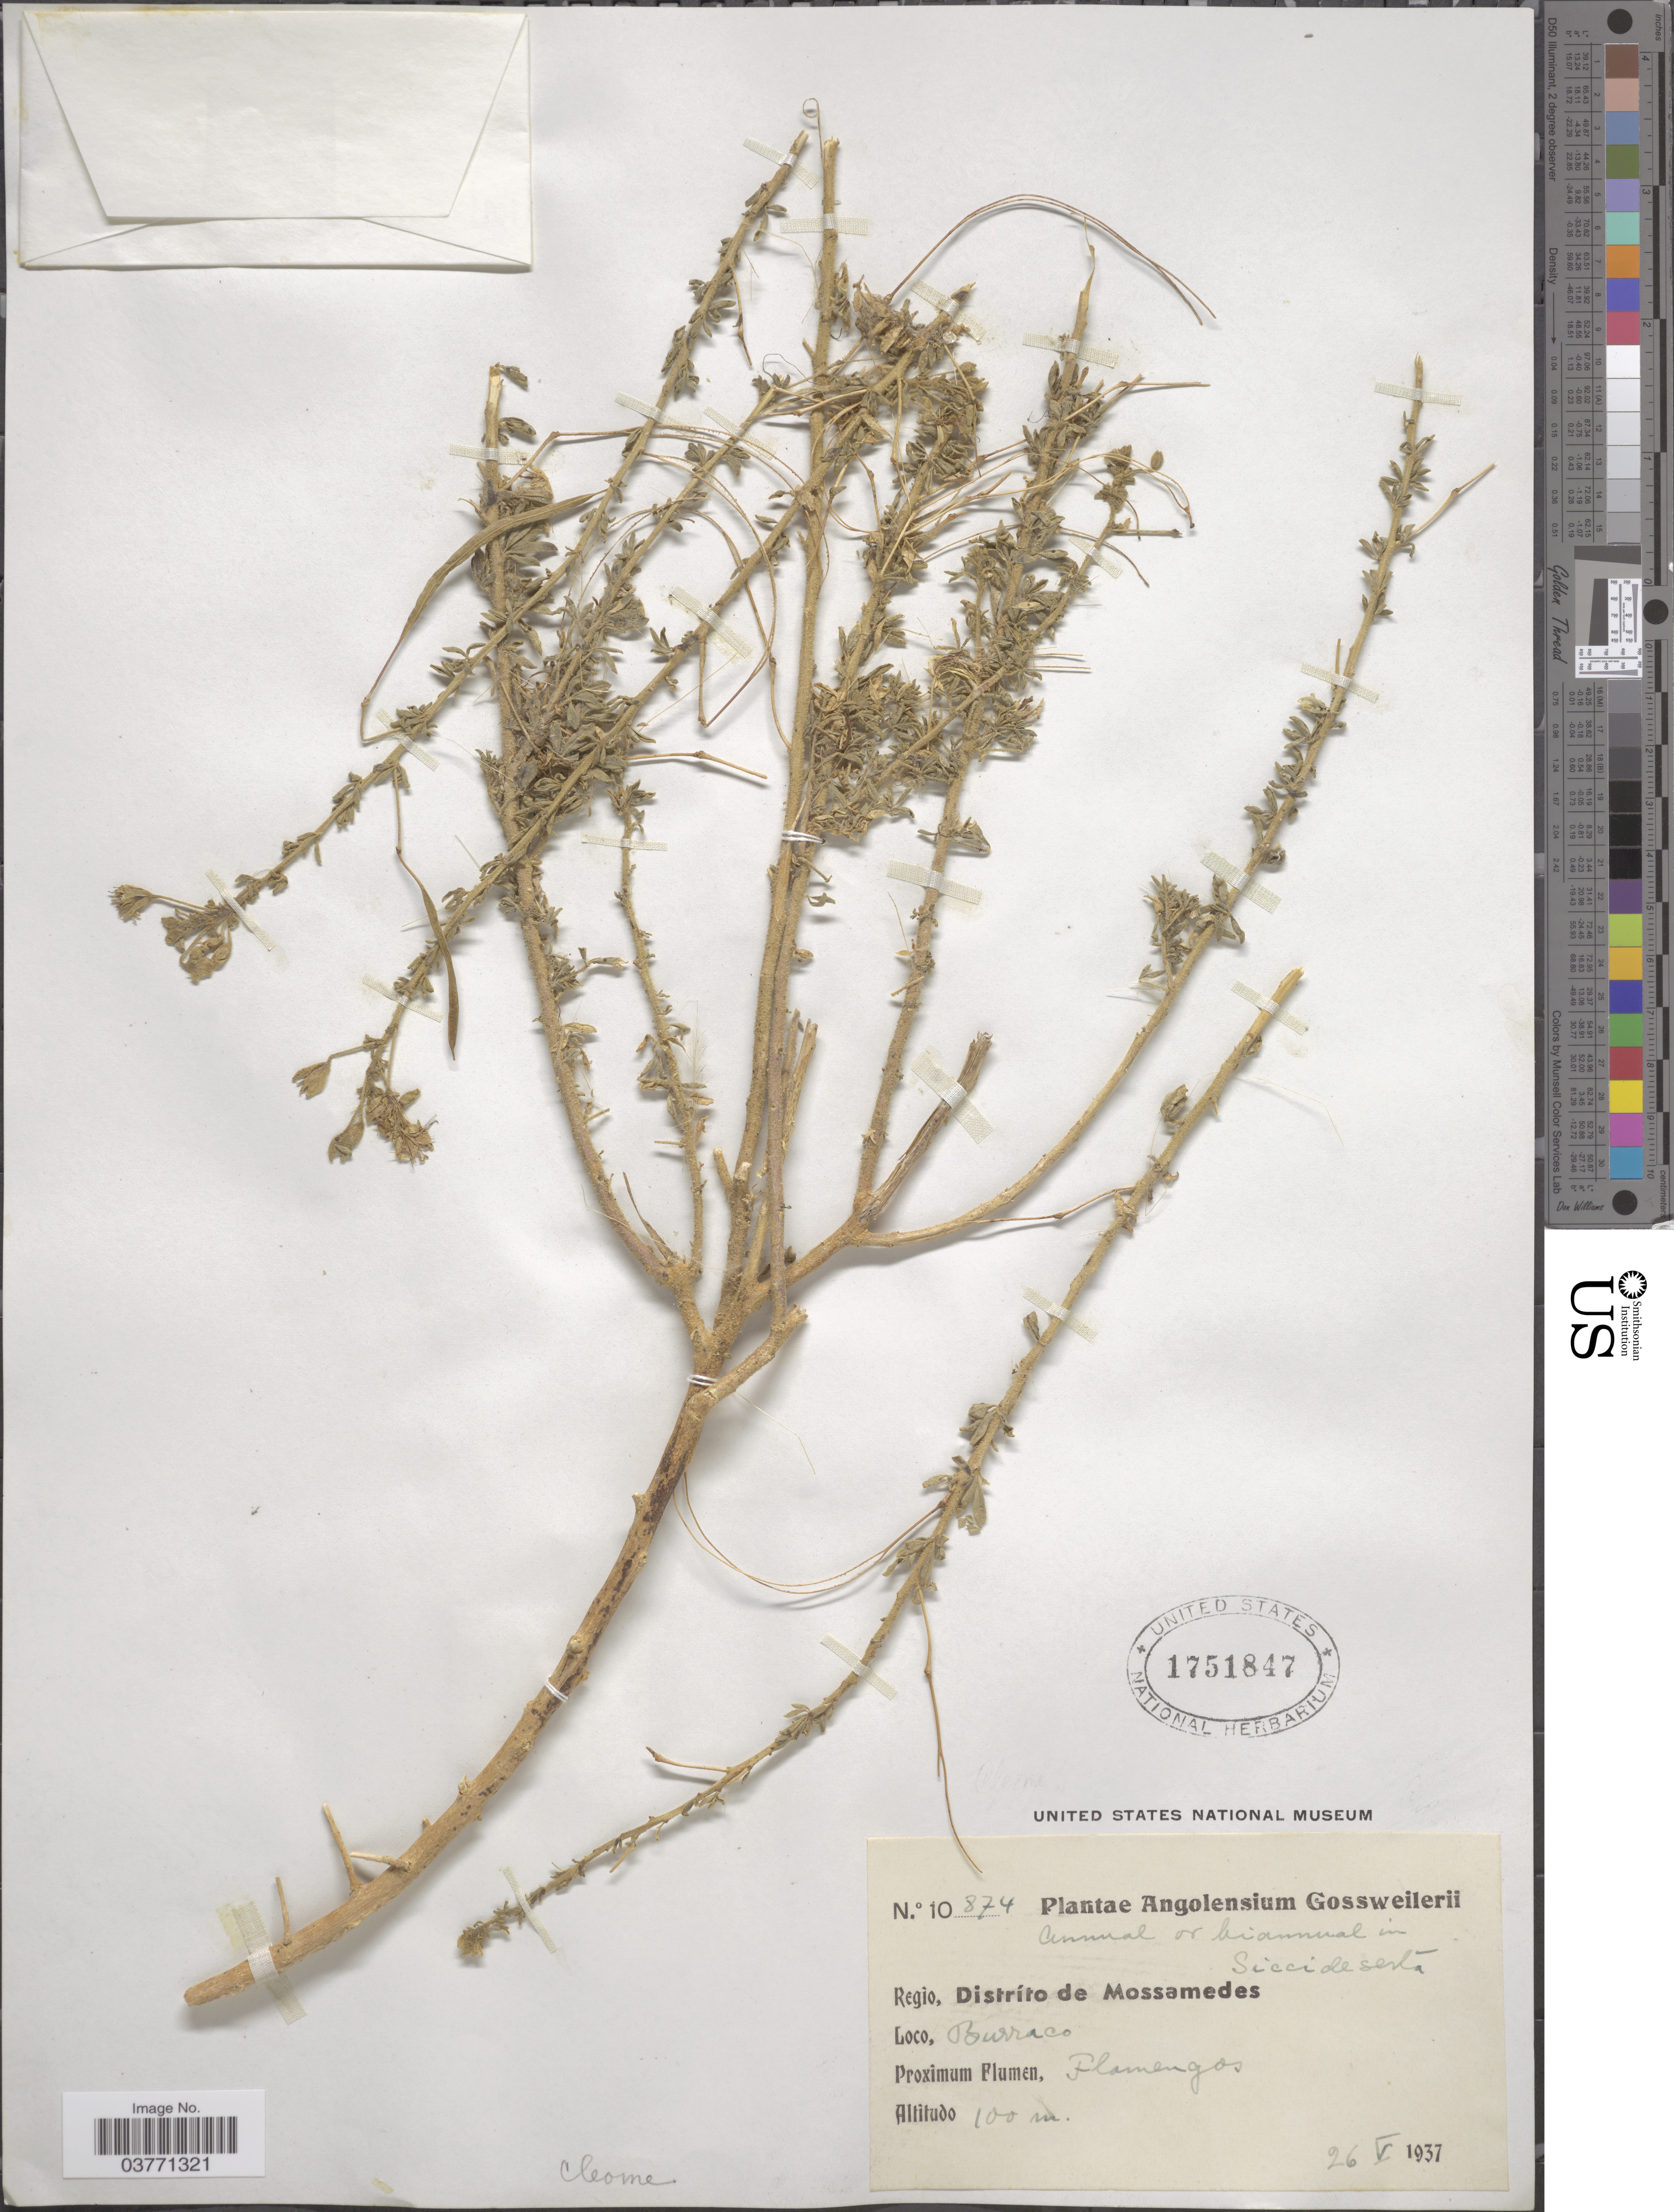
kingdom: Plantae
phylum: Tracheophyta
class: Magnoliopsida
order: Brassicales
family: Cleomaceae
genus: Cleome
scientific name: Cleome sp.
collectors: -. Gossweiler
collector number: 10870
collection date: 1937-05-26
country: Angola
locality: Regio, Distríto de Mossamedes. Burraco. Flamengos.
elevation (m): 100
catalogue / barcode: US 1751847